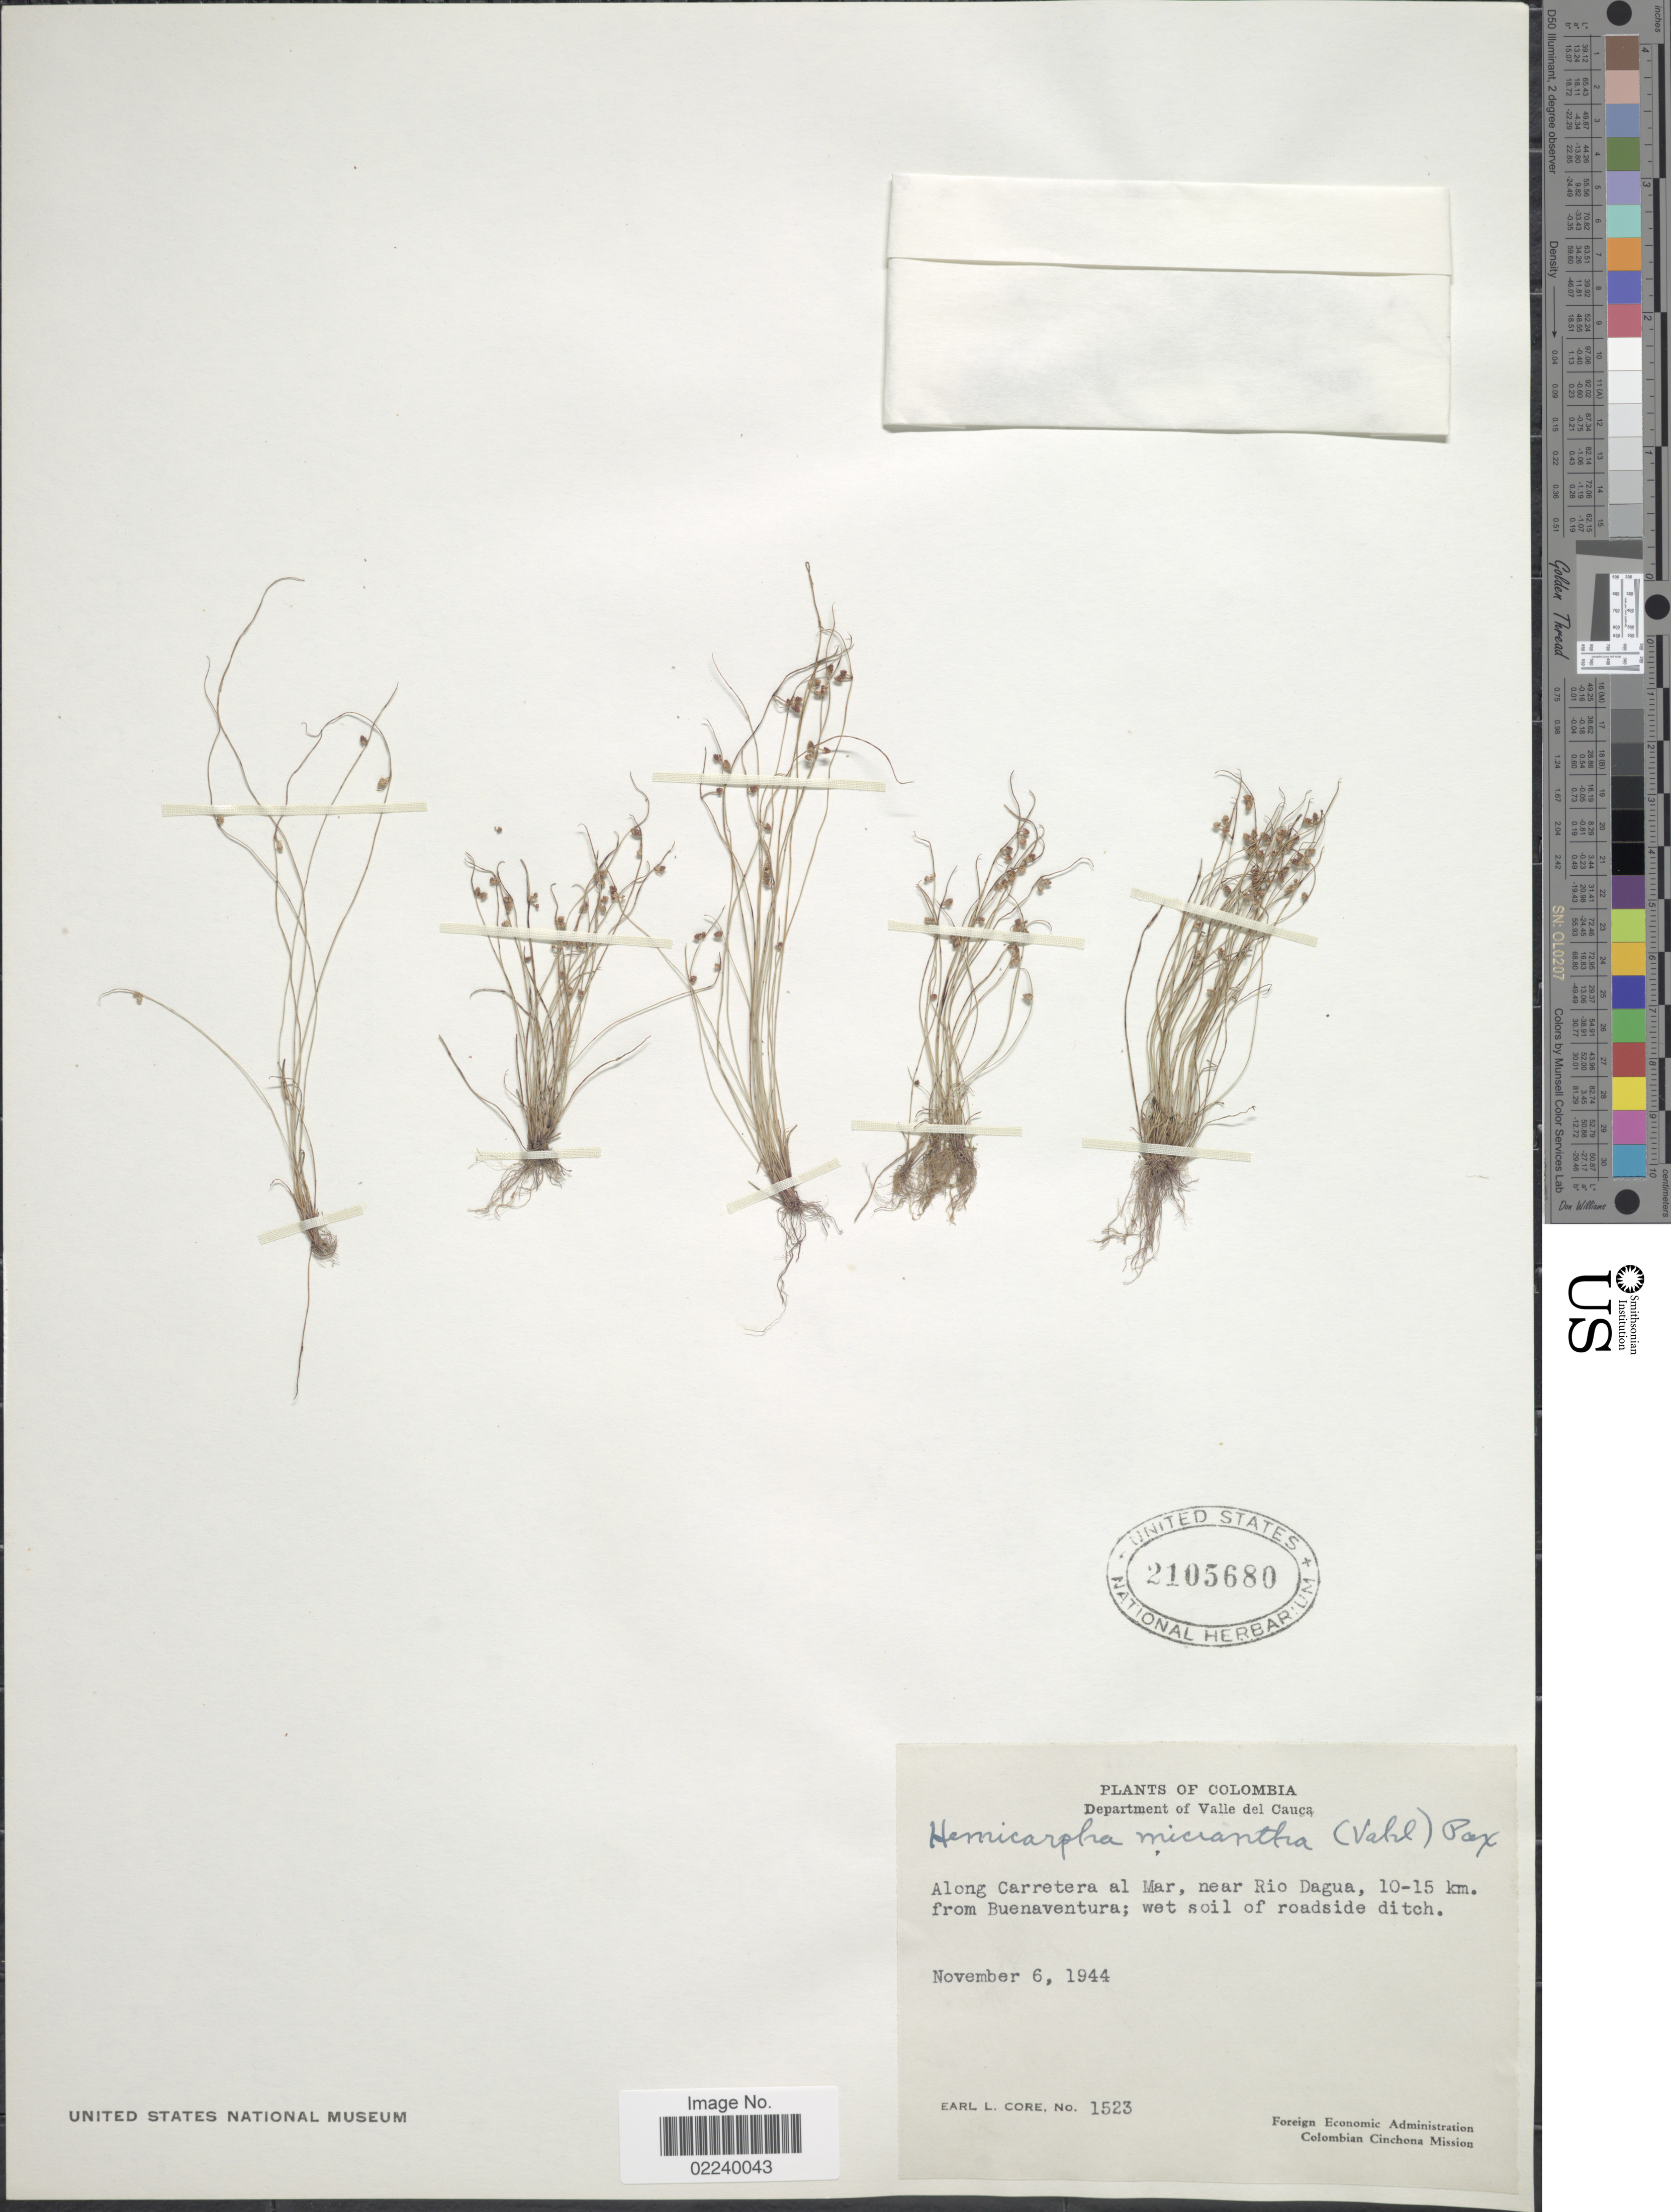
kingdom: Plantae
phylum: Tracheophyta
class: Liliopsida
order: Poales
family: Cyperaceae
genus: Cyperus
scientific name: Cyperus subsquarrosus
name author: (Muhl.) Bauters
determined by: Strong, M. T., (US), Smithsonian Institution - National Museum of Natural History (UNITED STATES)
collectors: E. L. Core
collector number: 1523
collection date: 1944-11-06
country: Colombia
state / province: Valle del Cauca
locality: Along Carretera al Mar, near Rio Dagua, 10-15 km from Buenaventura; wet soil of roadside ditch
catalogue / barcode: US 2105680